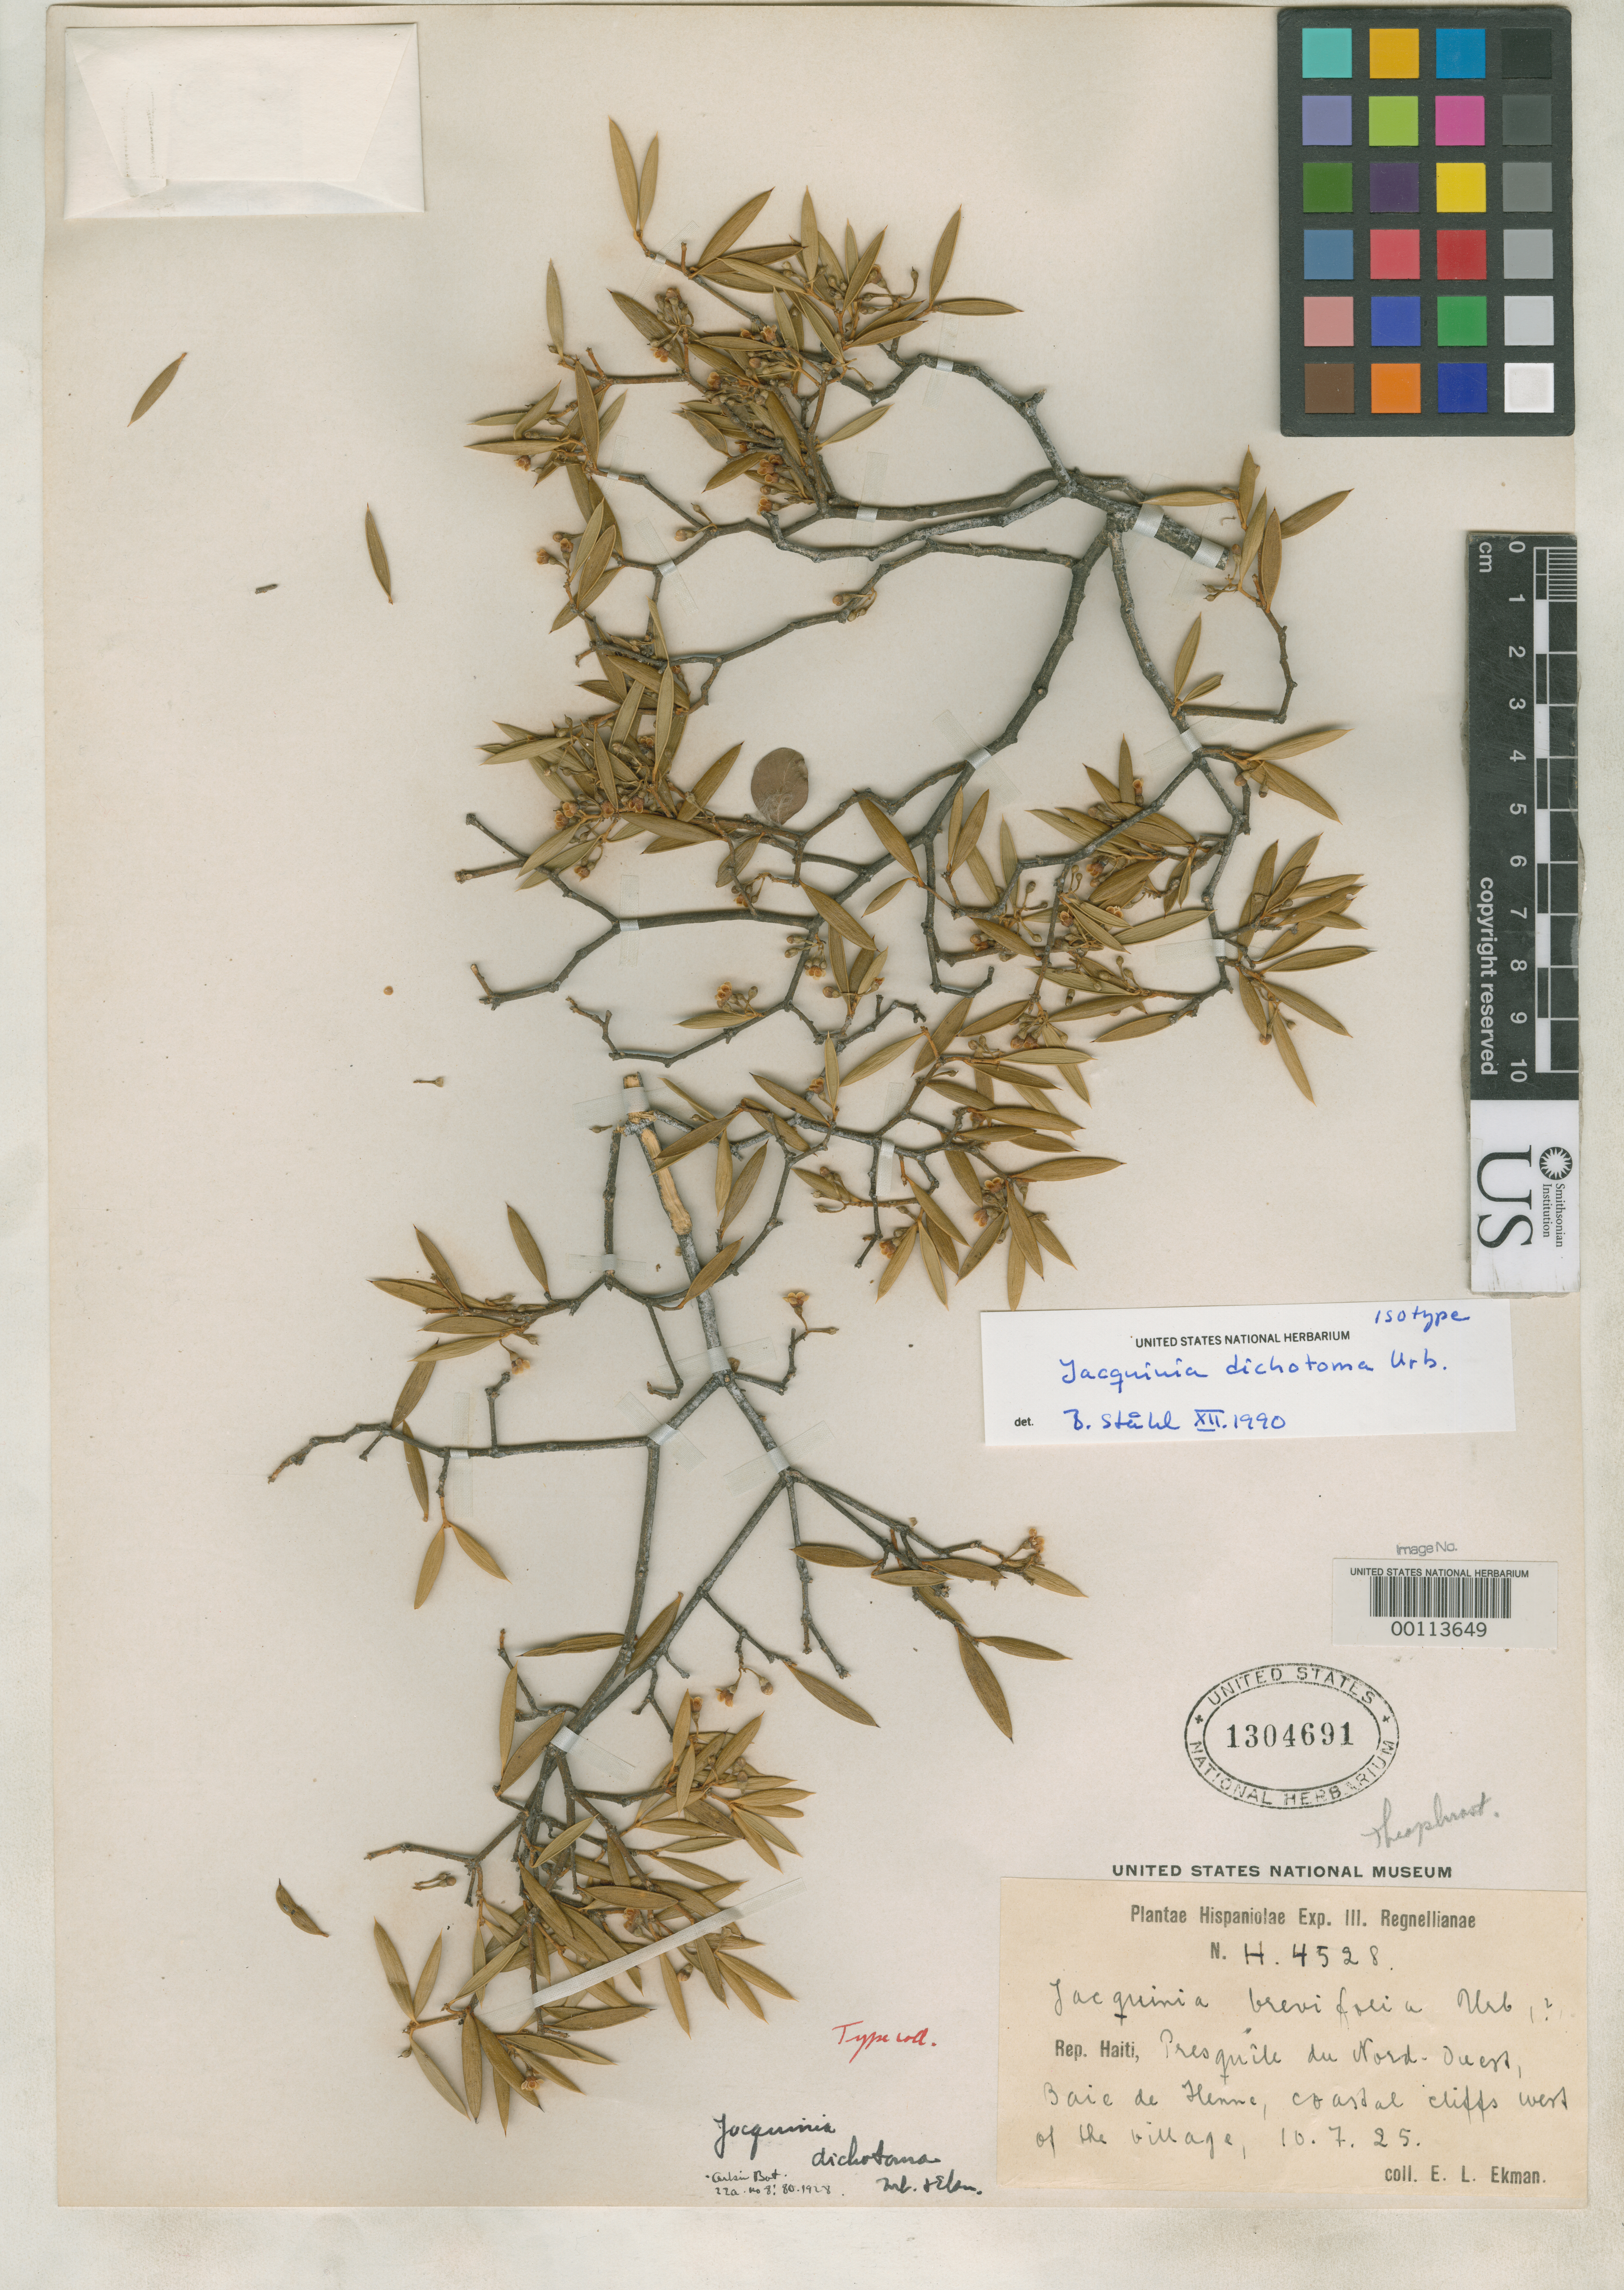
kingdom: Plantae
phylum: Tracheophyta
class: Magnoliopsida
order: Ericales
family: Primulaceae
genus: Jacquinia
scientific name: Jacquinia dichotoma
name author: Urb.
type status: Isotype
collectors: E. L. Ekman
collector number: H 4528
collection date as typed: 10 Jul 1925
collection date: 1925-07-10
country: Haiti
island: Hispaniola Island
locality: Henne.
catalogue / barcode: US 1304691